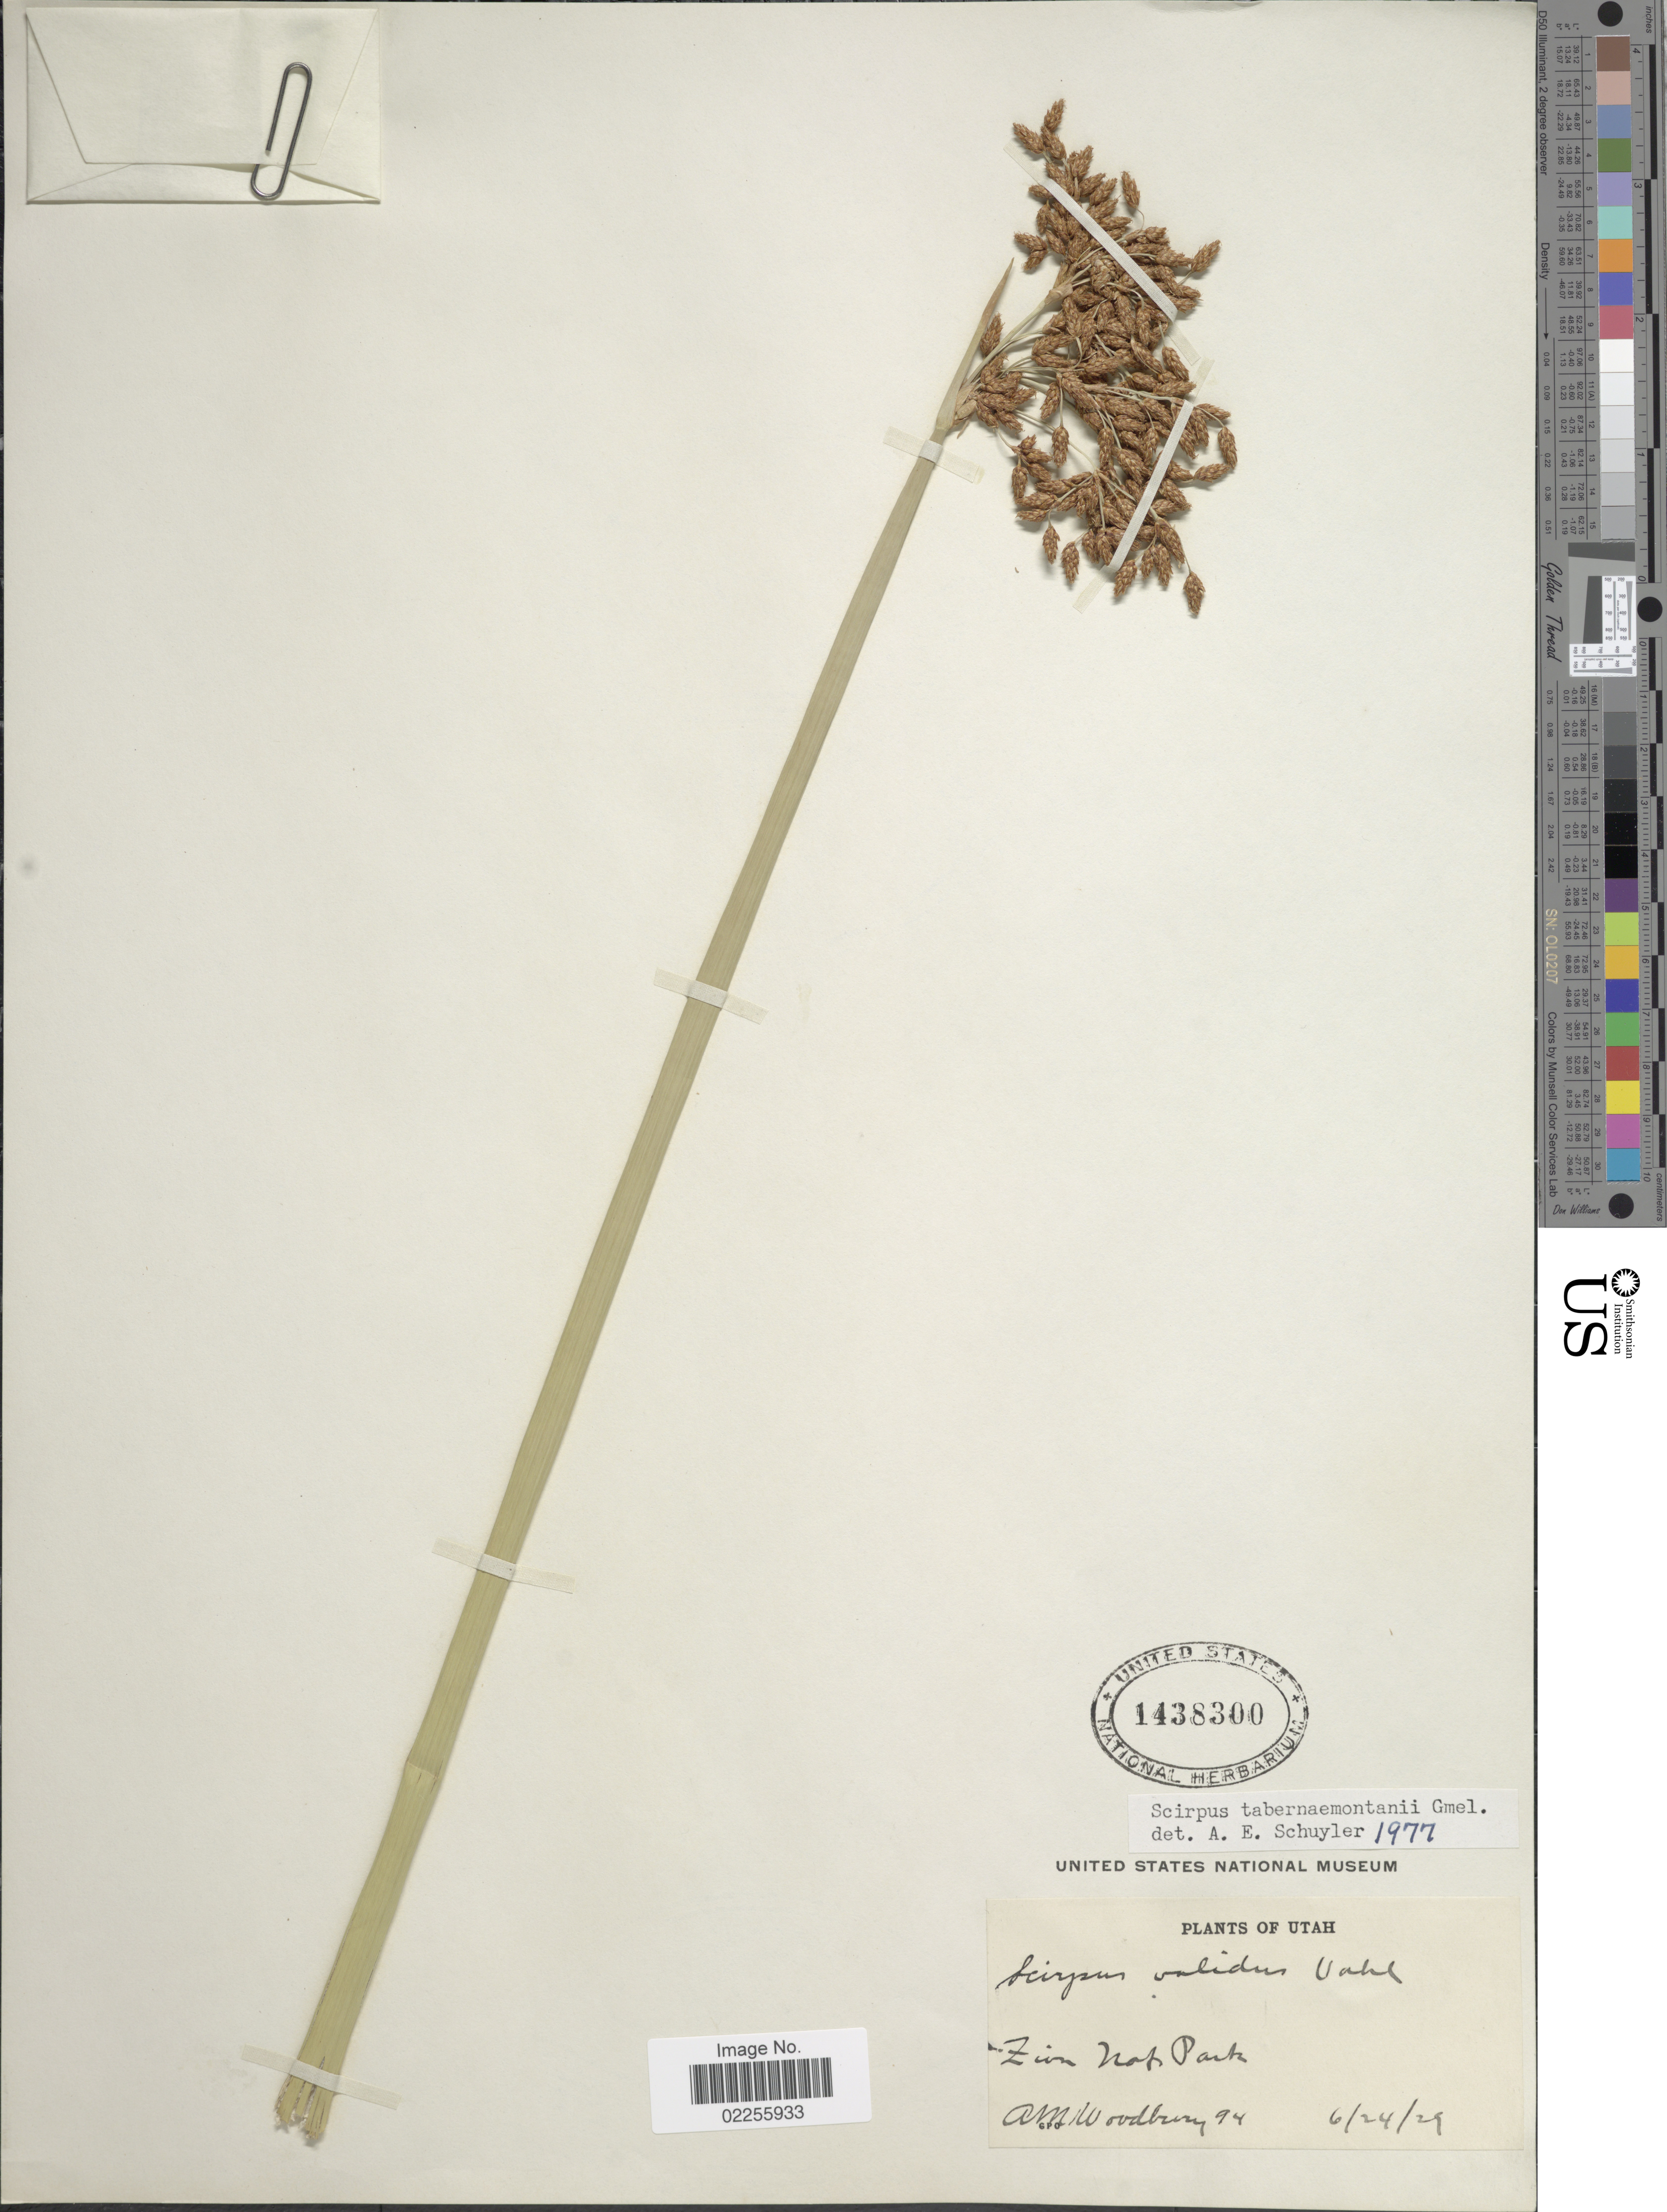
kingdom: Plantae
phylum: Tracheophyta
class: Liliopsida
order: Poales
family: Cyperaceae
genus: Schoenoplectus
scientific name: Schoenoplectus tabernaemontani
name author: (C.C. Gmel.) Palla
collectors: A. M. Woodbury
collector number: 94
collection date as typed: Transcribed d/m/y: 24/6/29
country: United States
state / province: Utah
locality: Zion Nat. Park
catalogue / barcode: US 1438300